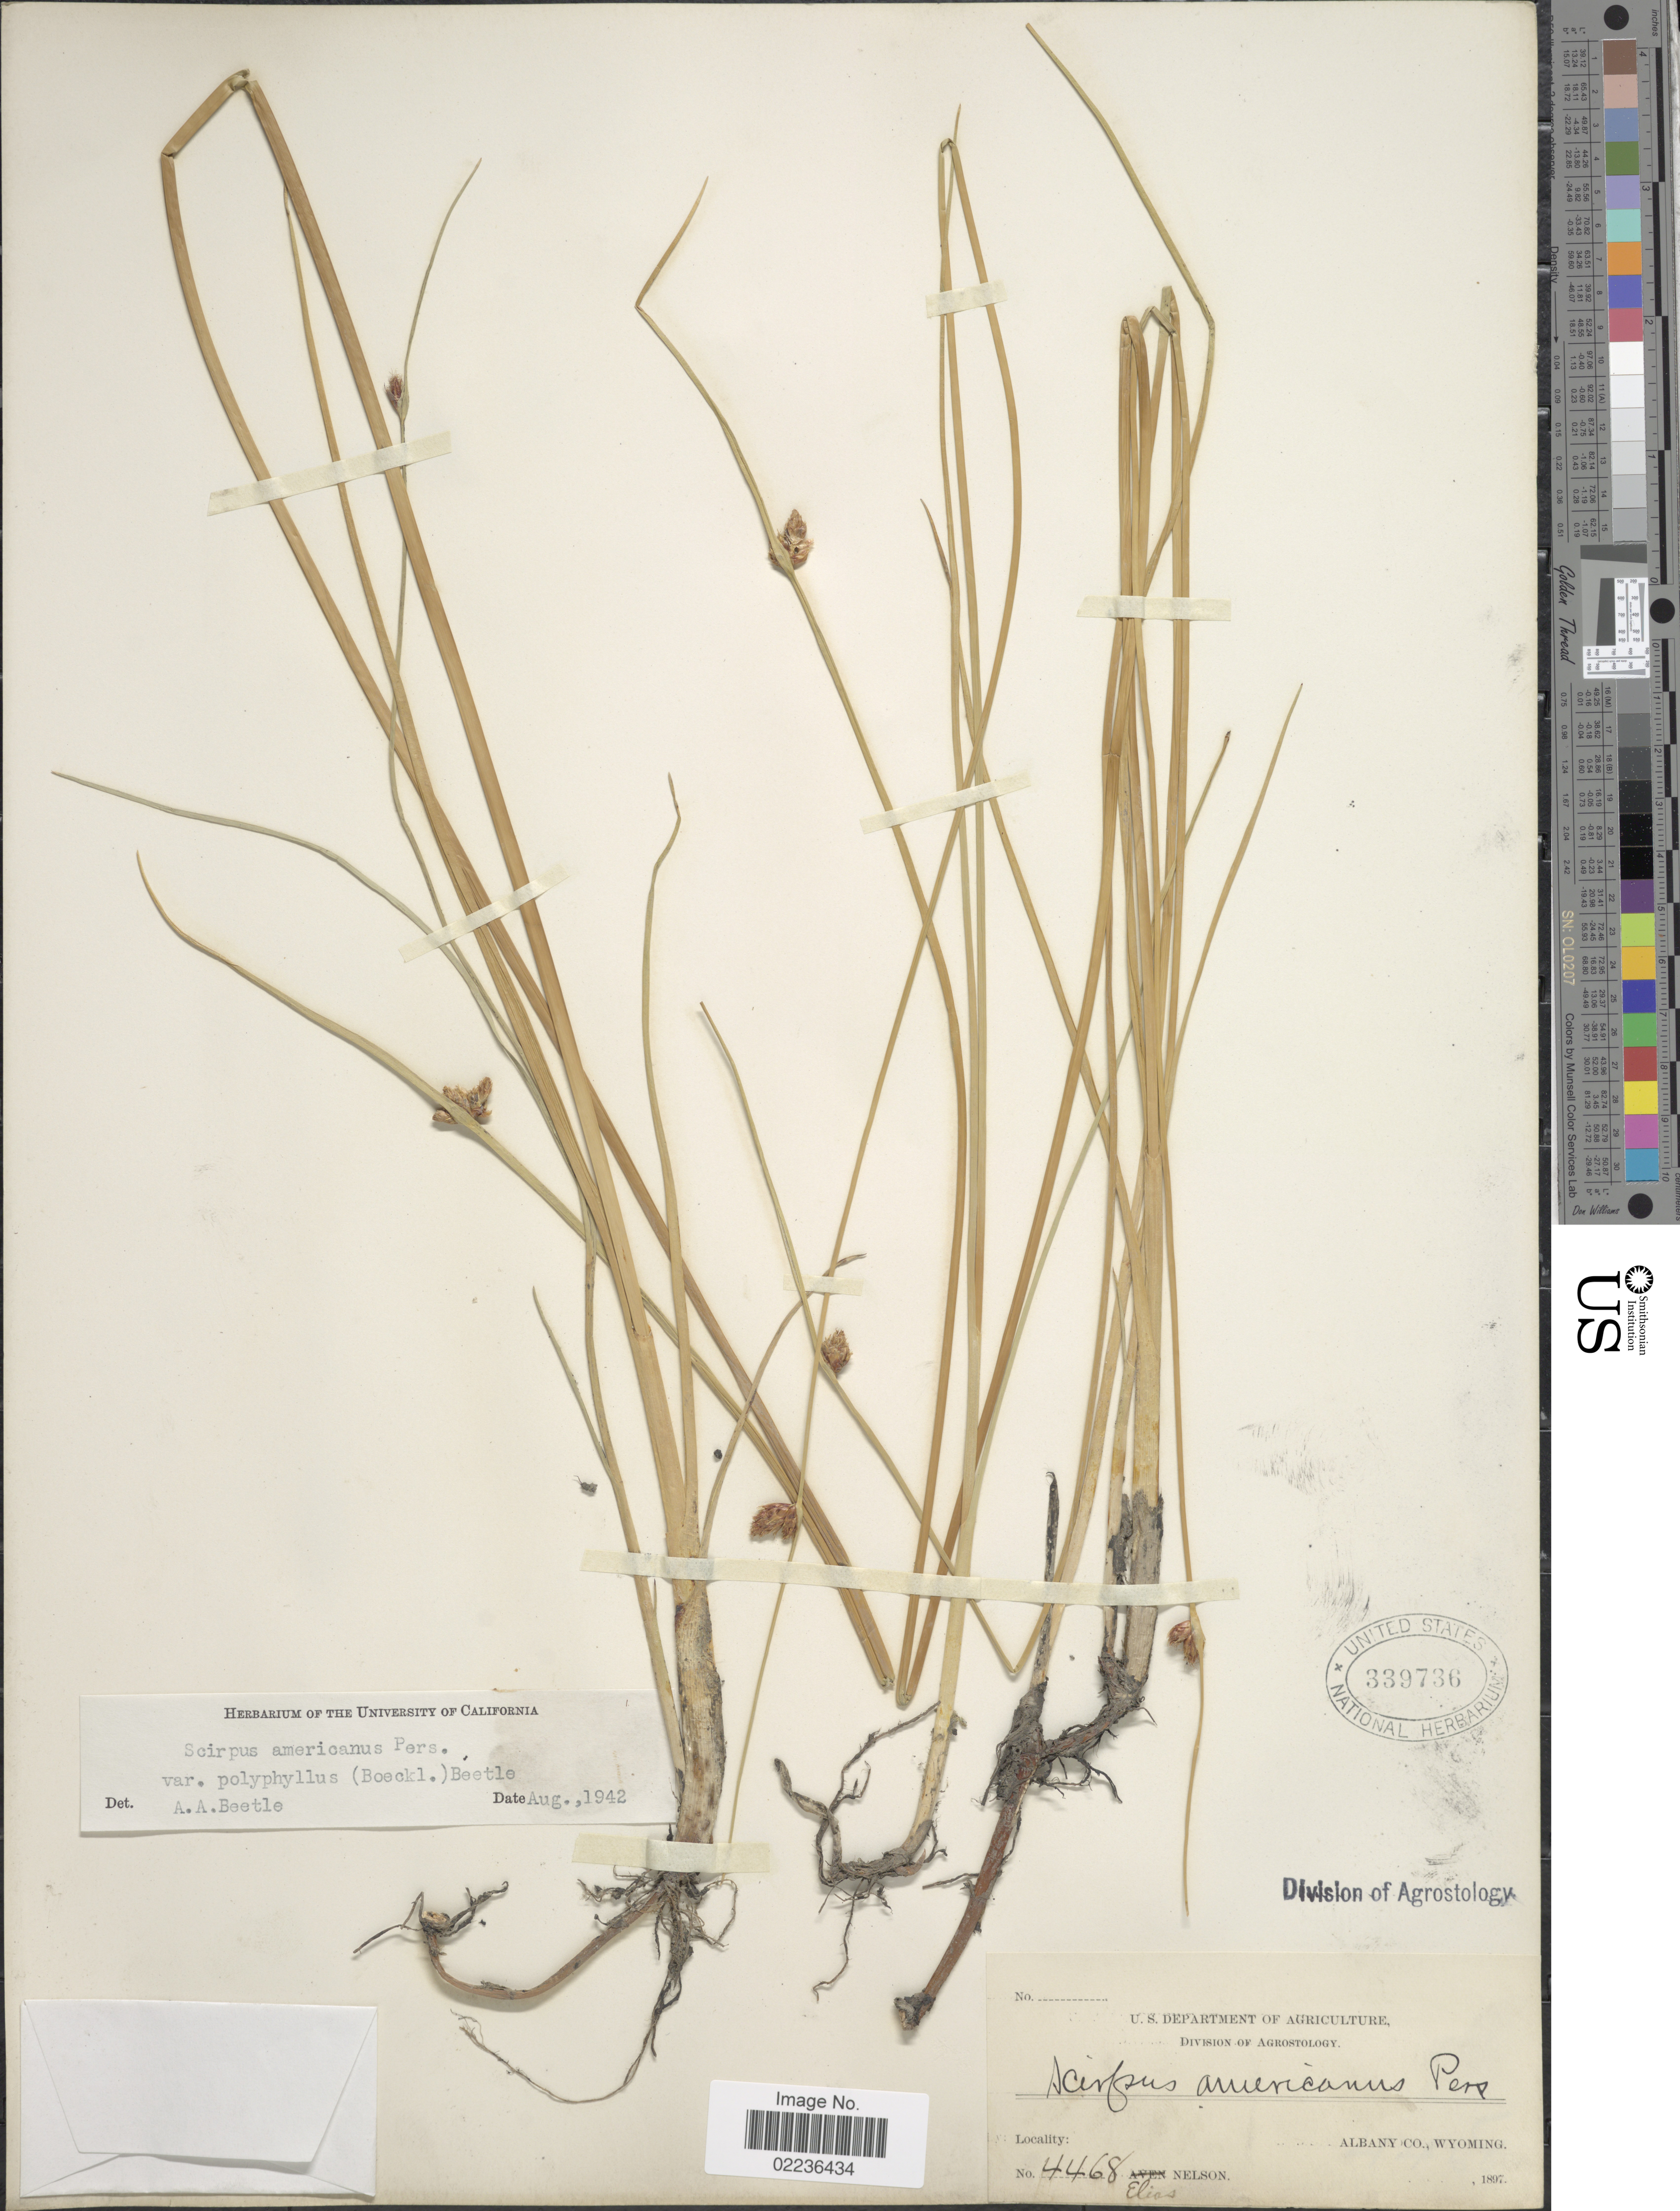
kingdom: Plantae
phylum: Tracheophyta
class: Liliopsida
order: Poales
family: Cyperaceae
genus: Schoenoplectus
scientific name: Schoenoplectus pungens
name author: (Vahl) Palla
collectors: E. Nelson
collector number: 4468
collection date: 1897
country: United States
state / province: Wyoming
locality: Albany Co.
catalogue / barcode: US 339736